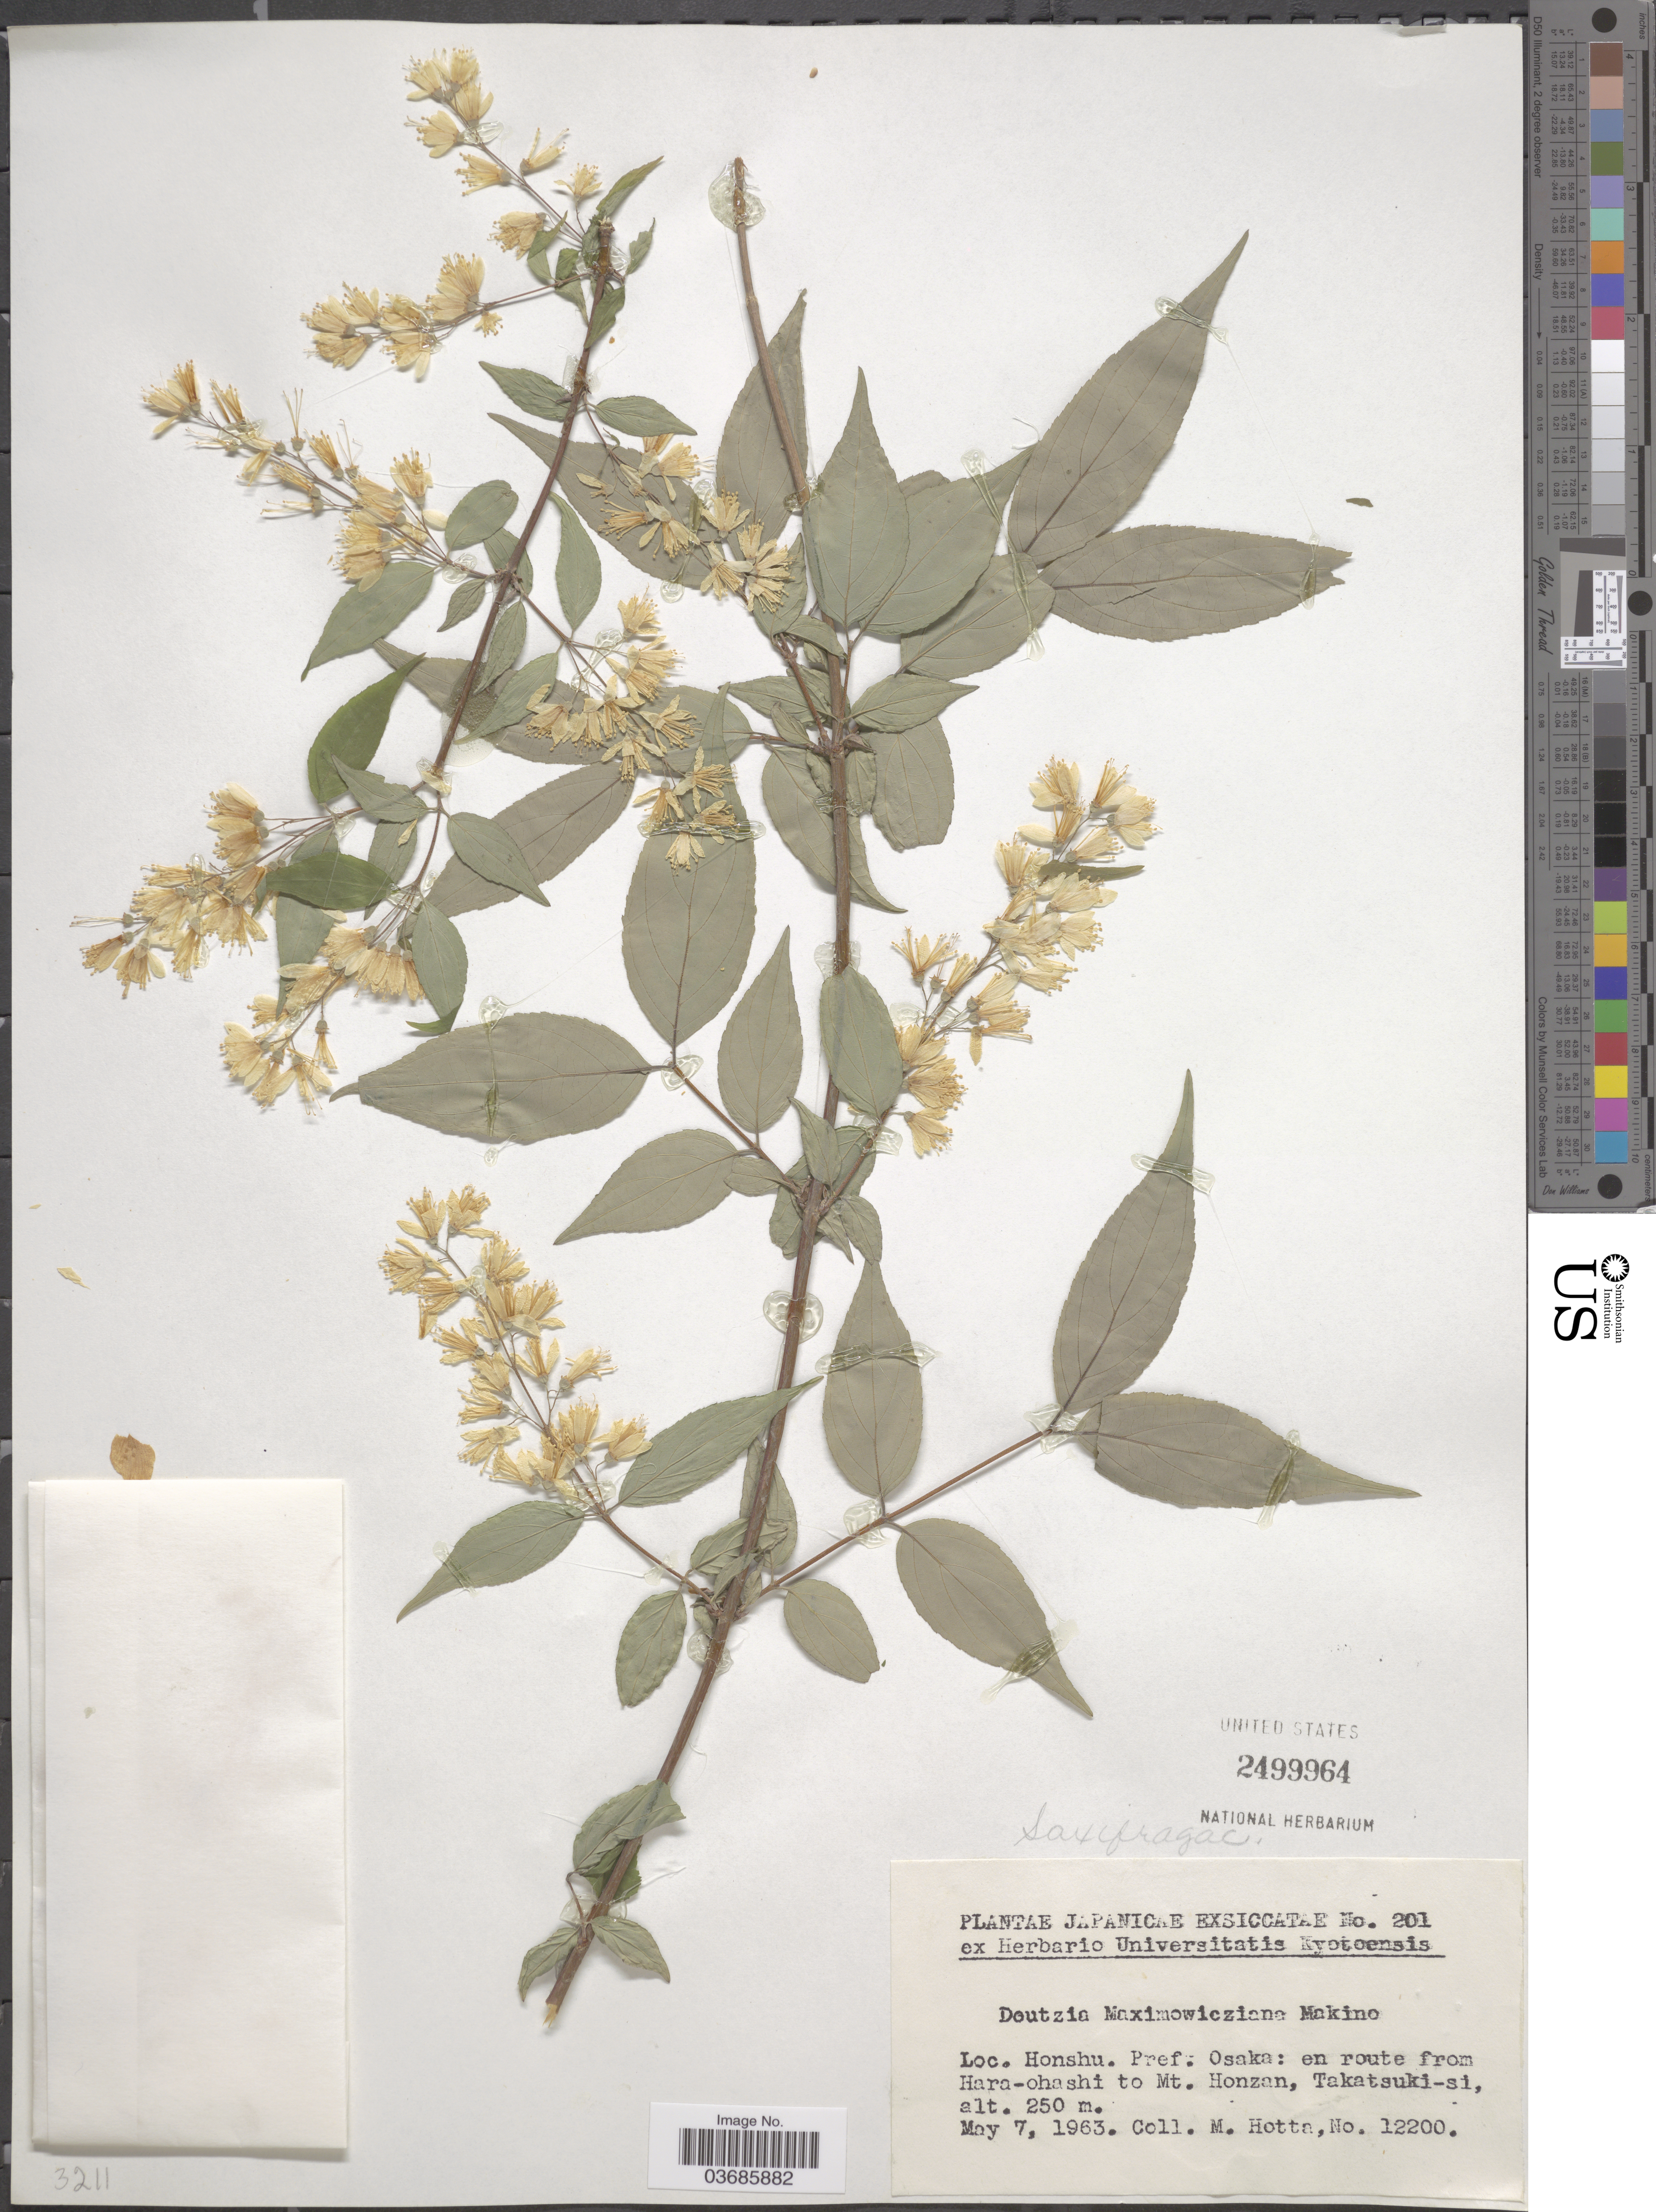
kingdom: Plantae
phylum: Tracheophyta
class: Magnoliopsida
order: Cornales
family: Hydrangeaceae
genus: Deutzia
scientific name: Deutzia maximowicziana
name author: Makino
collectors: M. Hotta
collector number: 12200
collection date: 1963-05-07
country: Japan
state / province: Osaka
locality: Honshu. Pref. Osaka: en route from Hara-ohashi to Mt. Honzan, Takatsuki-si.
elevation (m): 250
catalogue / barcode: US 2499964